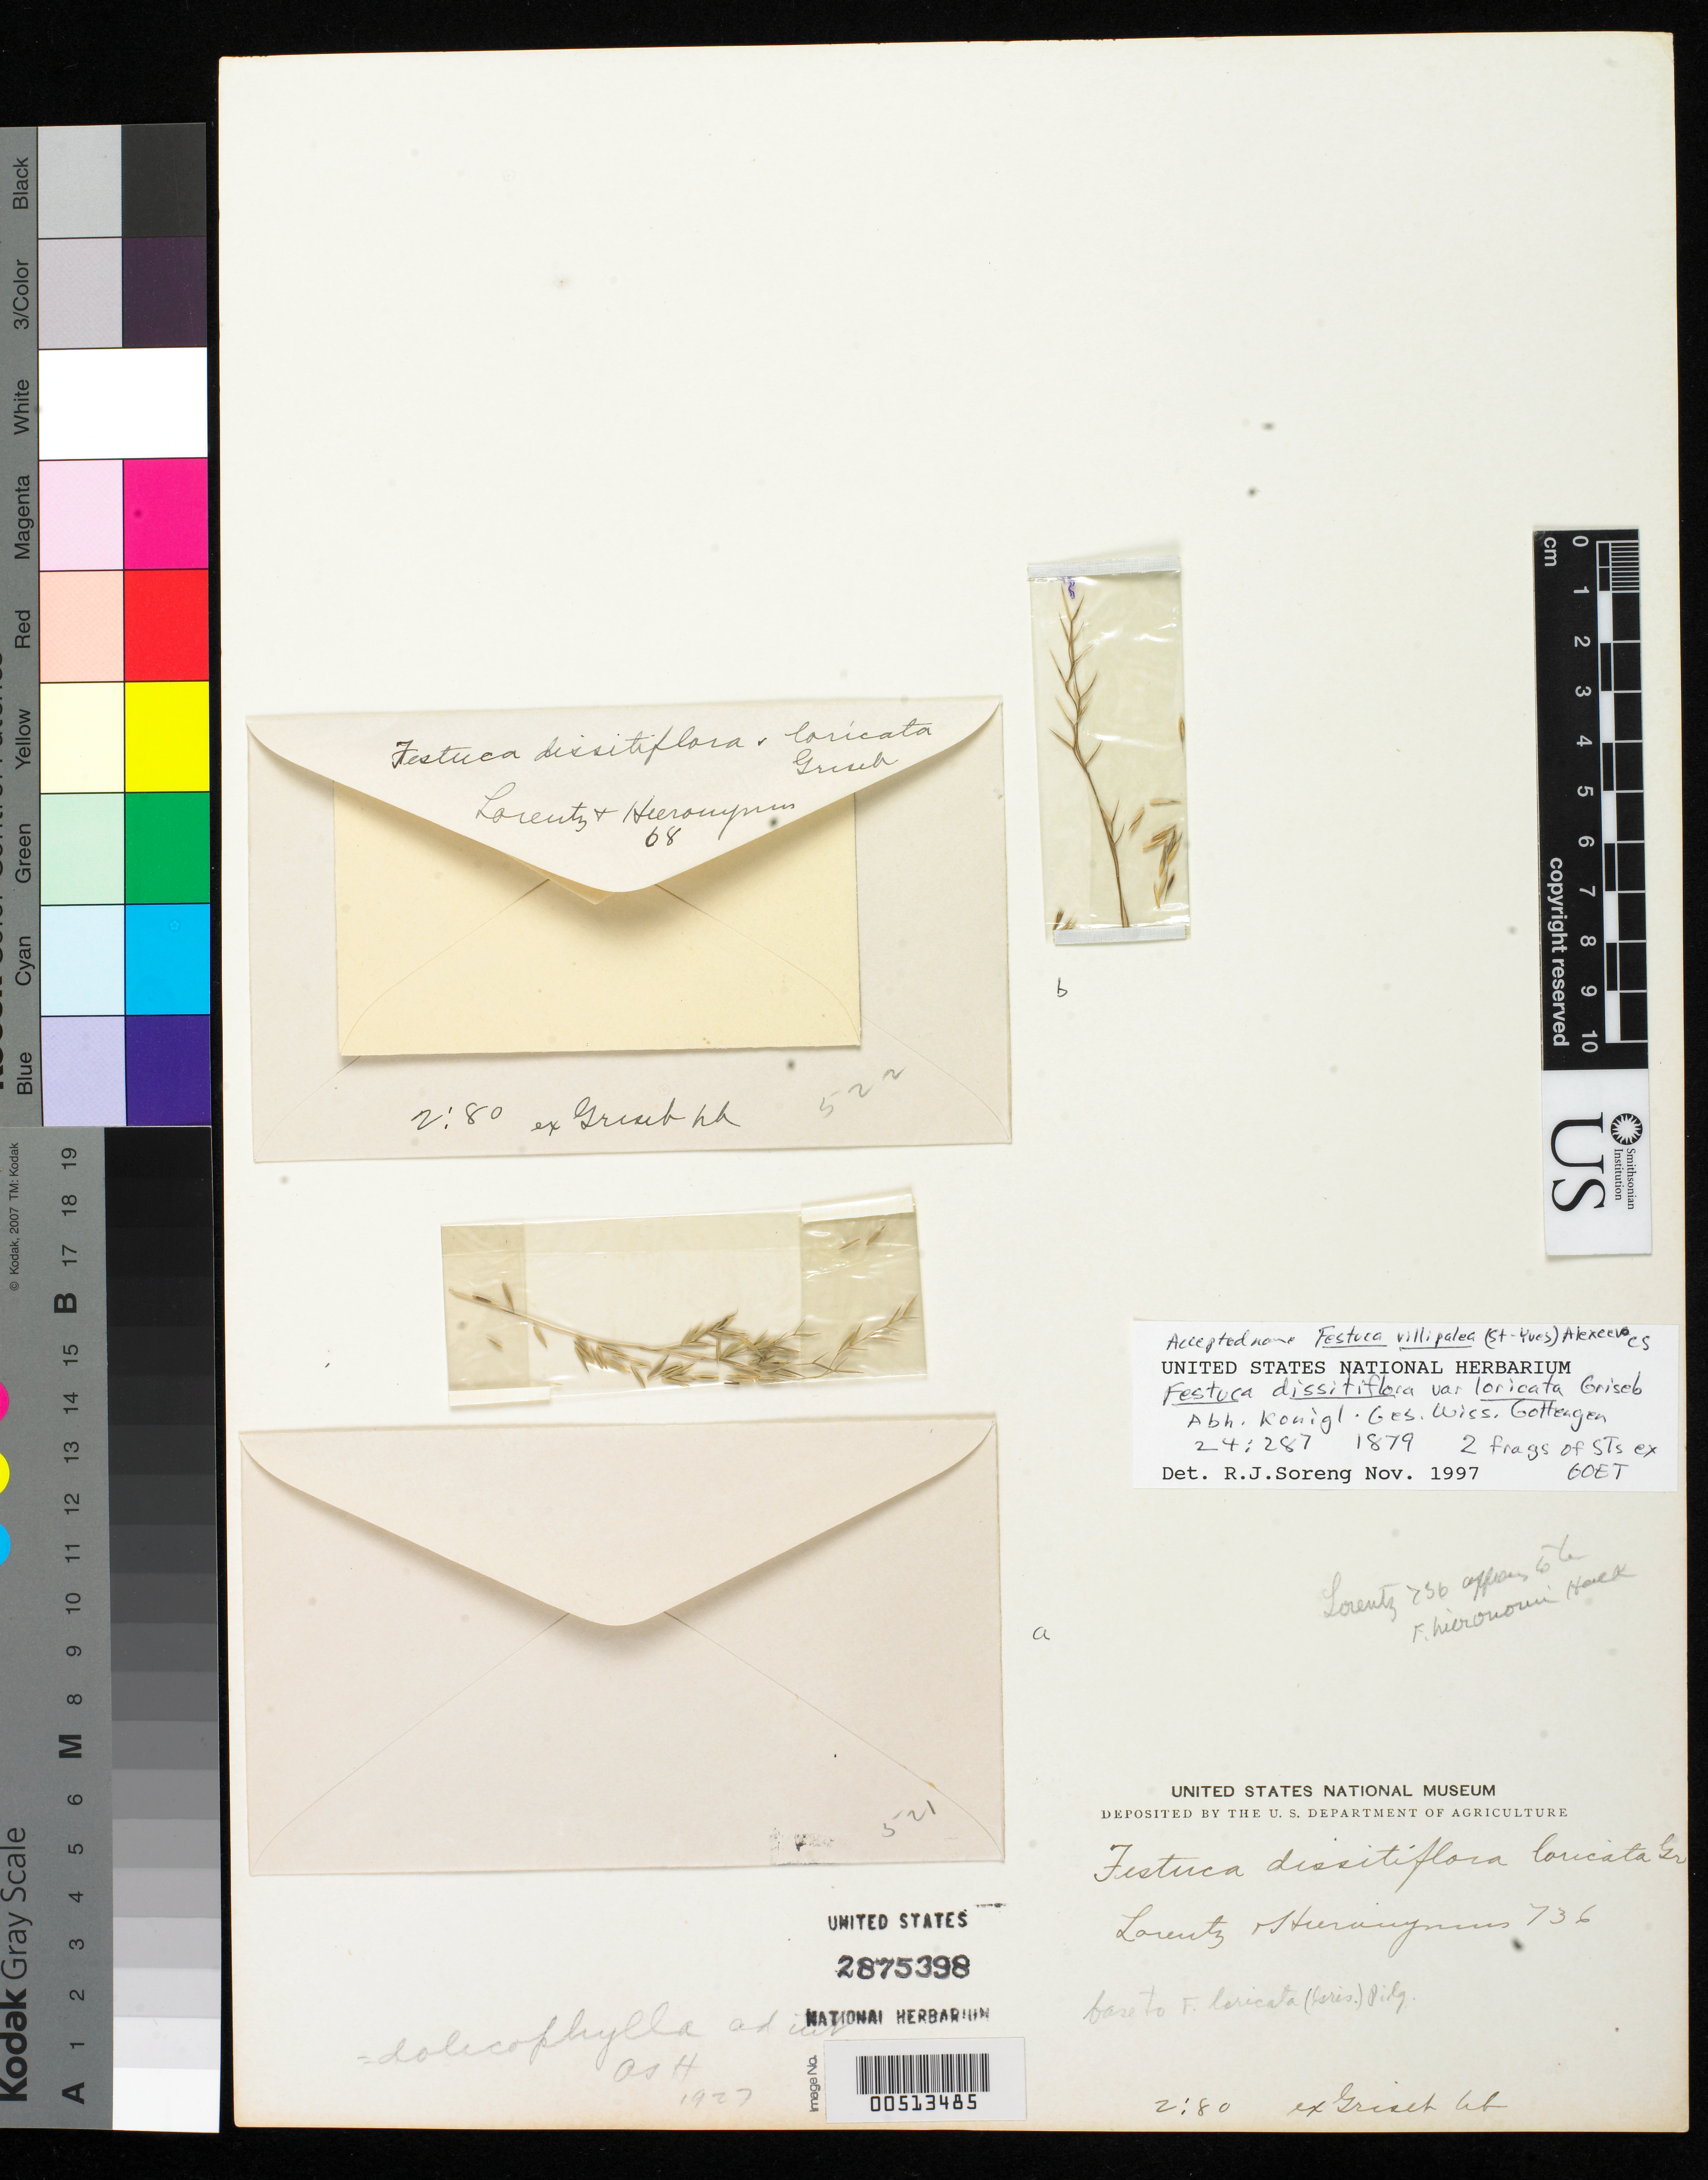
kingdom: Plantae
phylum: Tracheophyta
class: Liliopsida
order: Poales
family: Poaceae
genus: Festuca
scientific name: Festuca dissitiflora var. loricata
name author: Griseb.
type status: Type Fragment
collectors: P. G. Lorentz & G. H. Hieronymus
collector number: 736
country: Argentina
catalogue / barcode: US 2875398